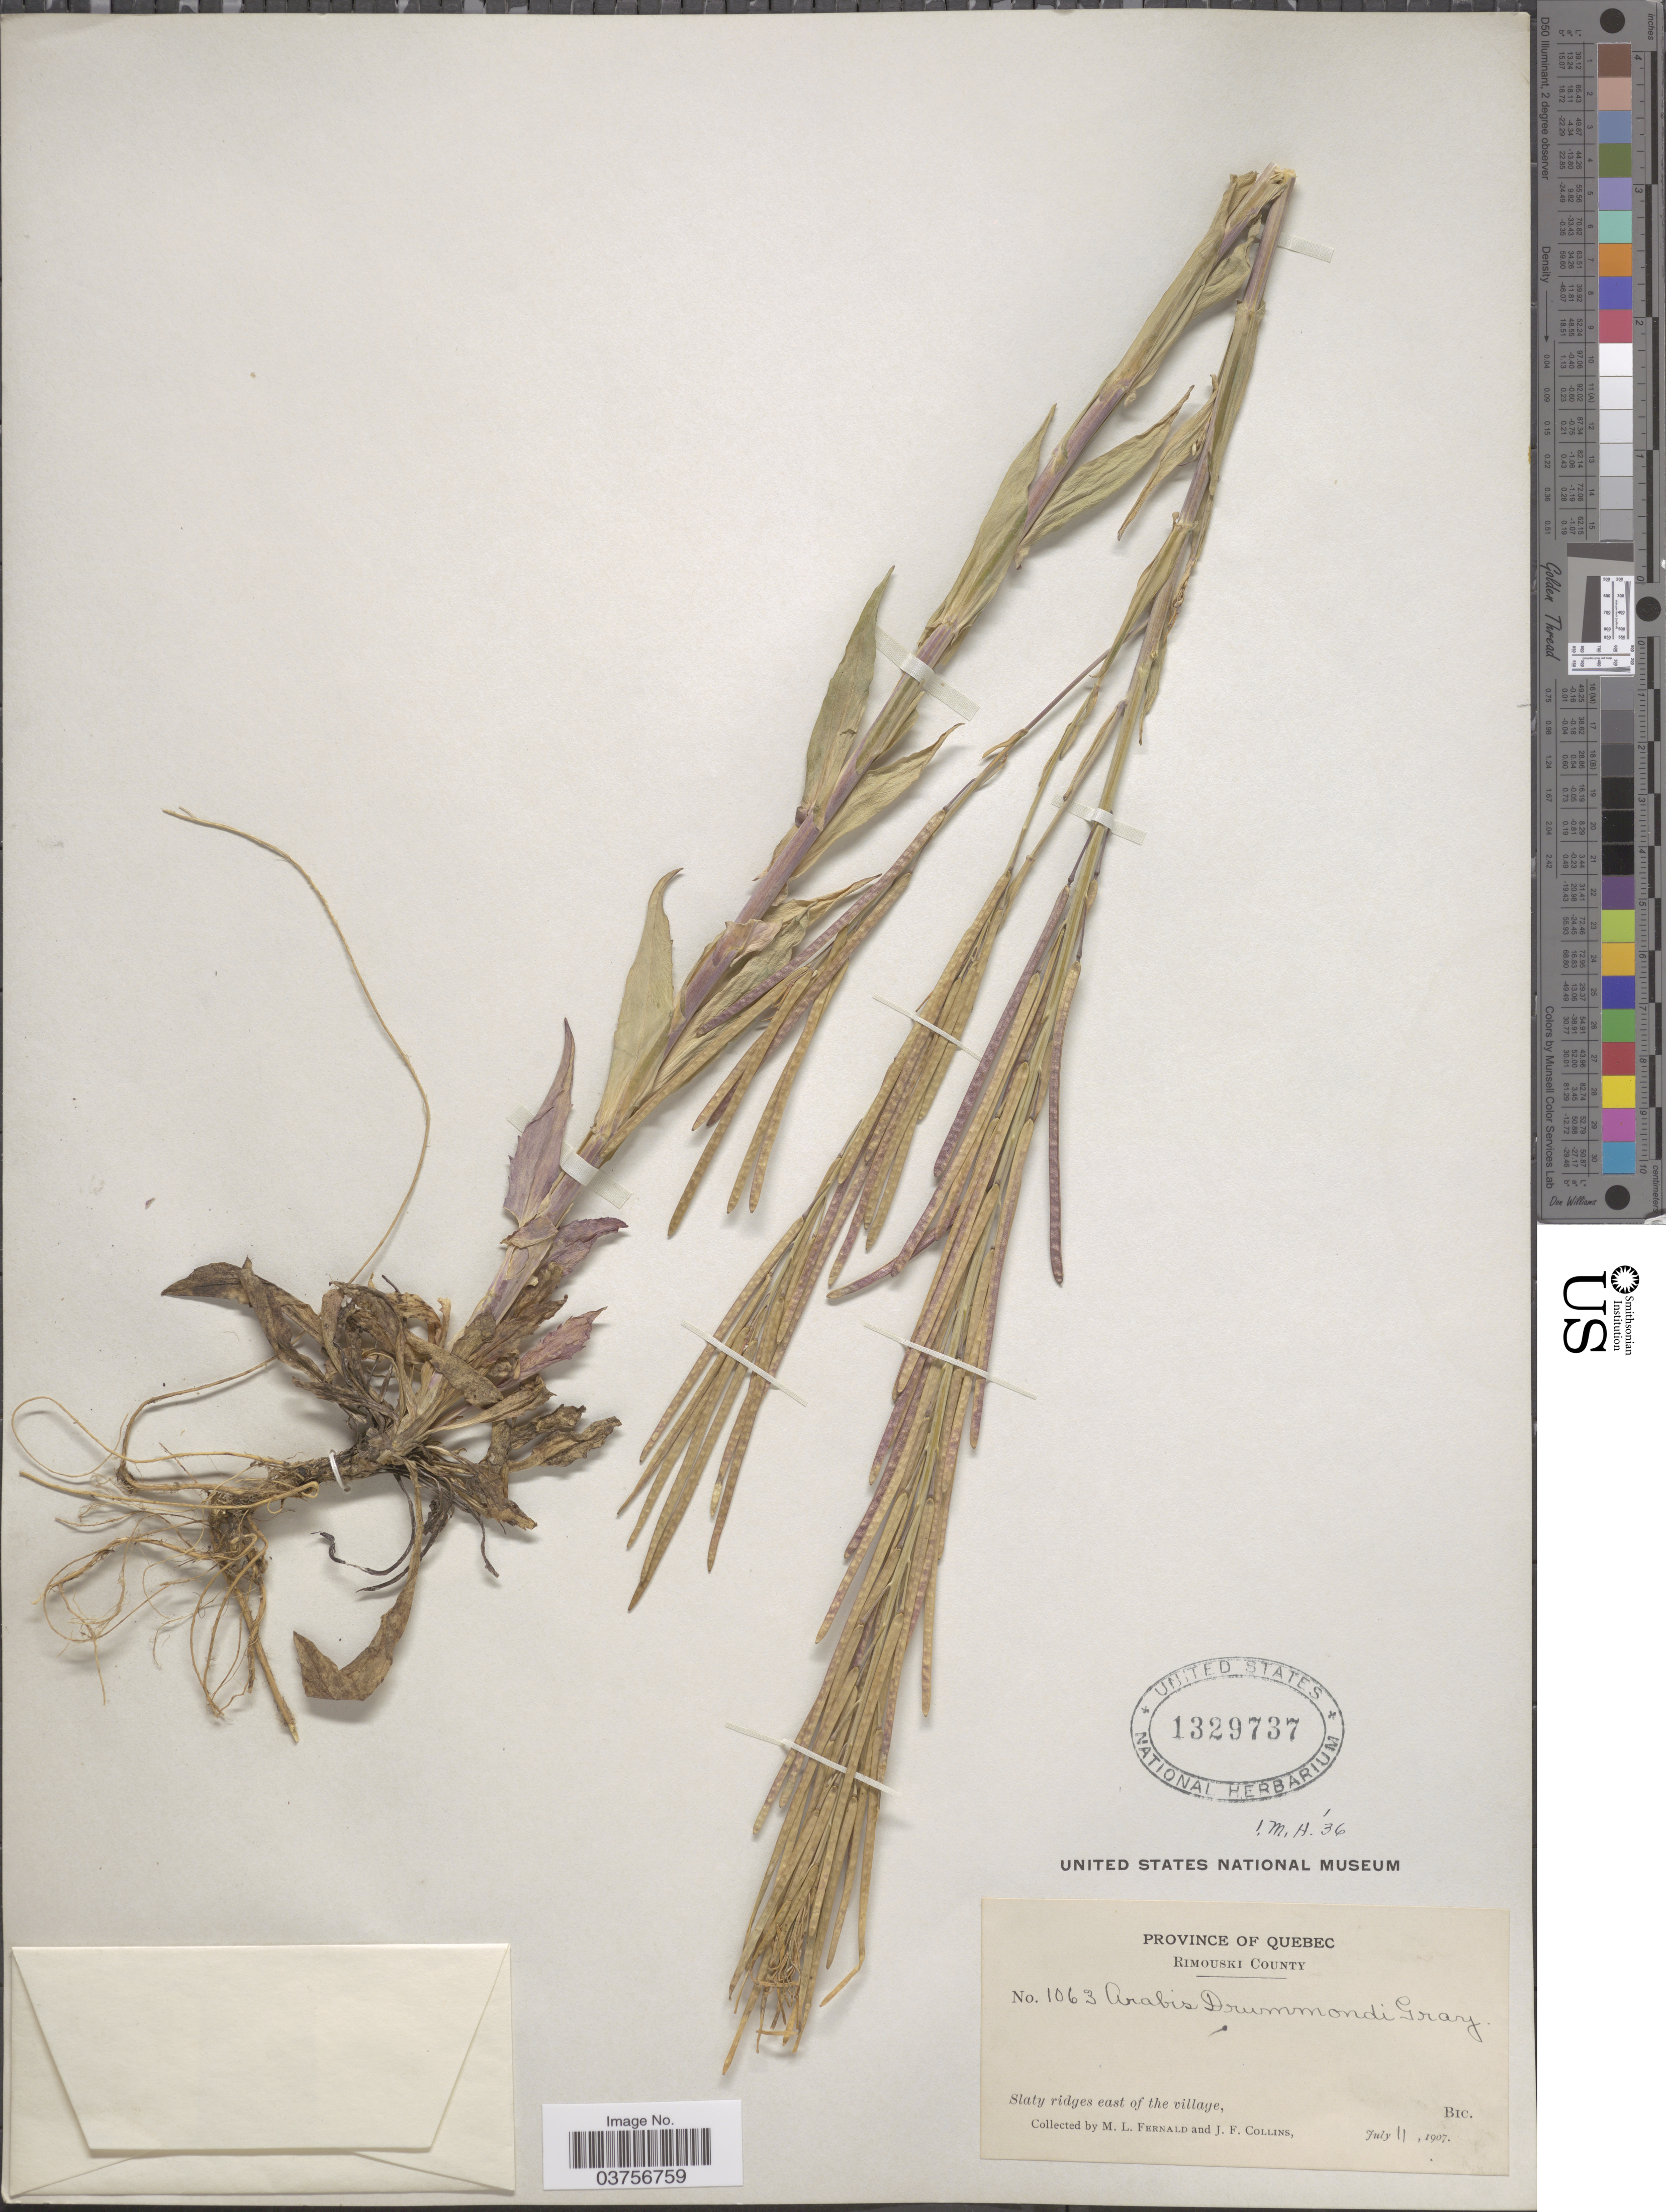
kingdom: Plantae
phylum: Tracheophyta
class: Magnoliopsida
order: Brassicales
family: Brassicaceae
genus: Arabis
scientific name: Arabis drummondii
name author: A. Gray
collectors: M. L. Fernald & J. Collins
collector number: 1063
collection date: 1907-07-11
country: Canada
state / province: Quebec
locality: Rimouski County. Slaty ridges east of the village, Bic.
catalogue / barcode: US 1329737